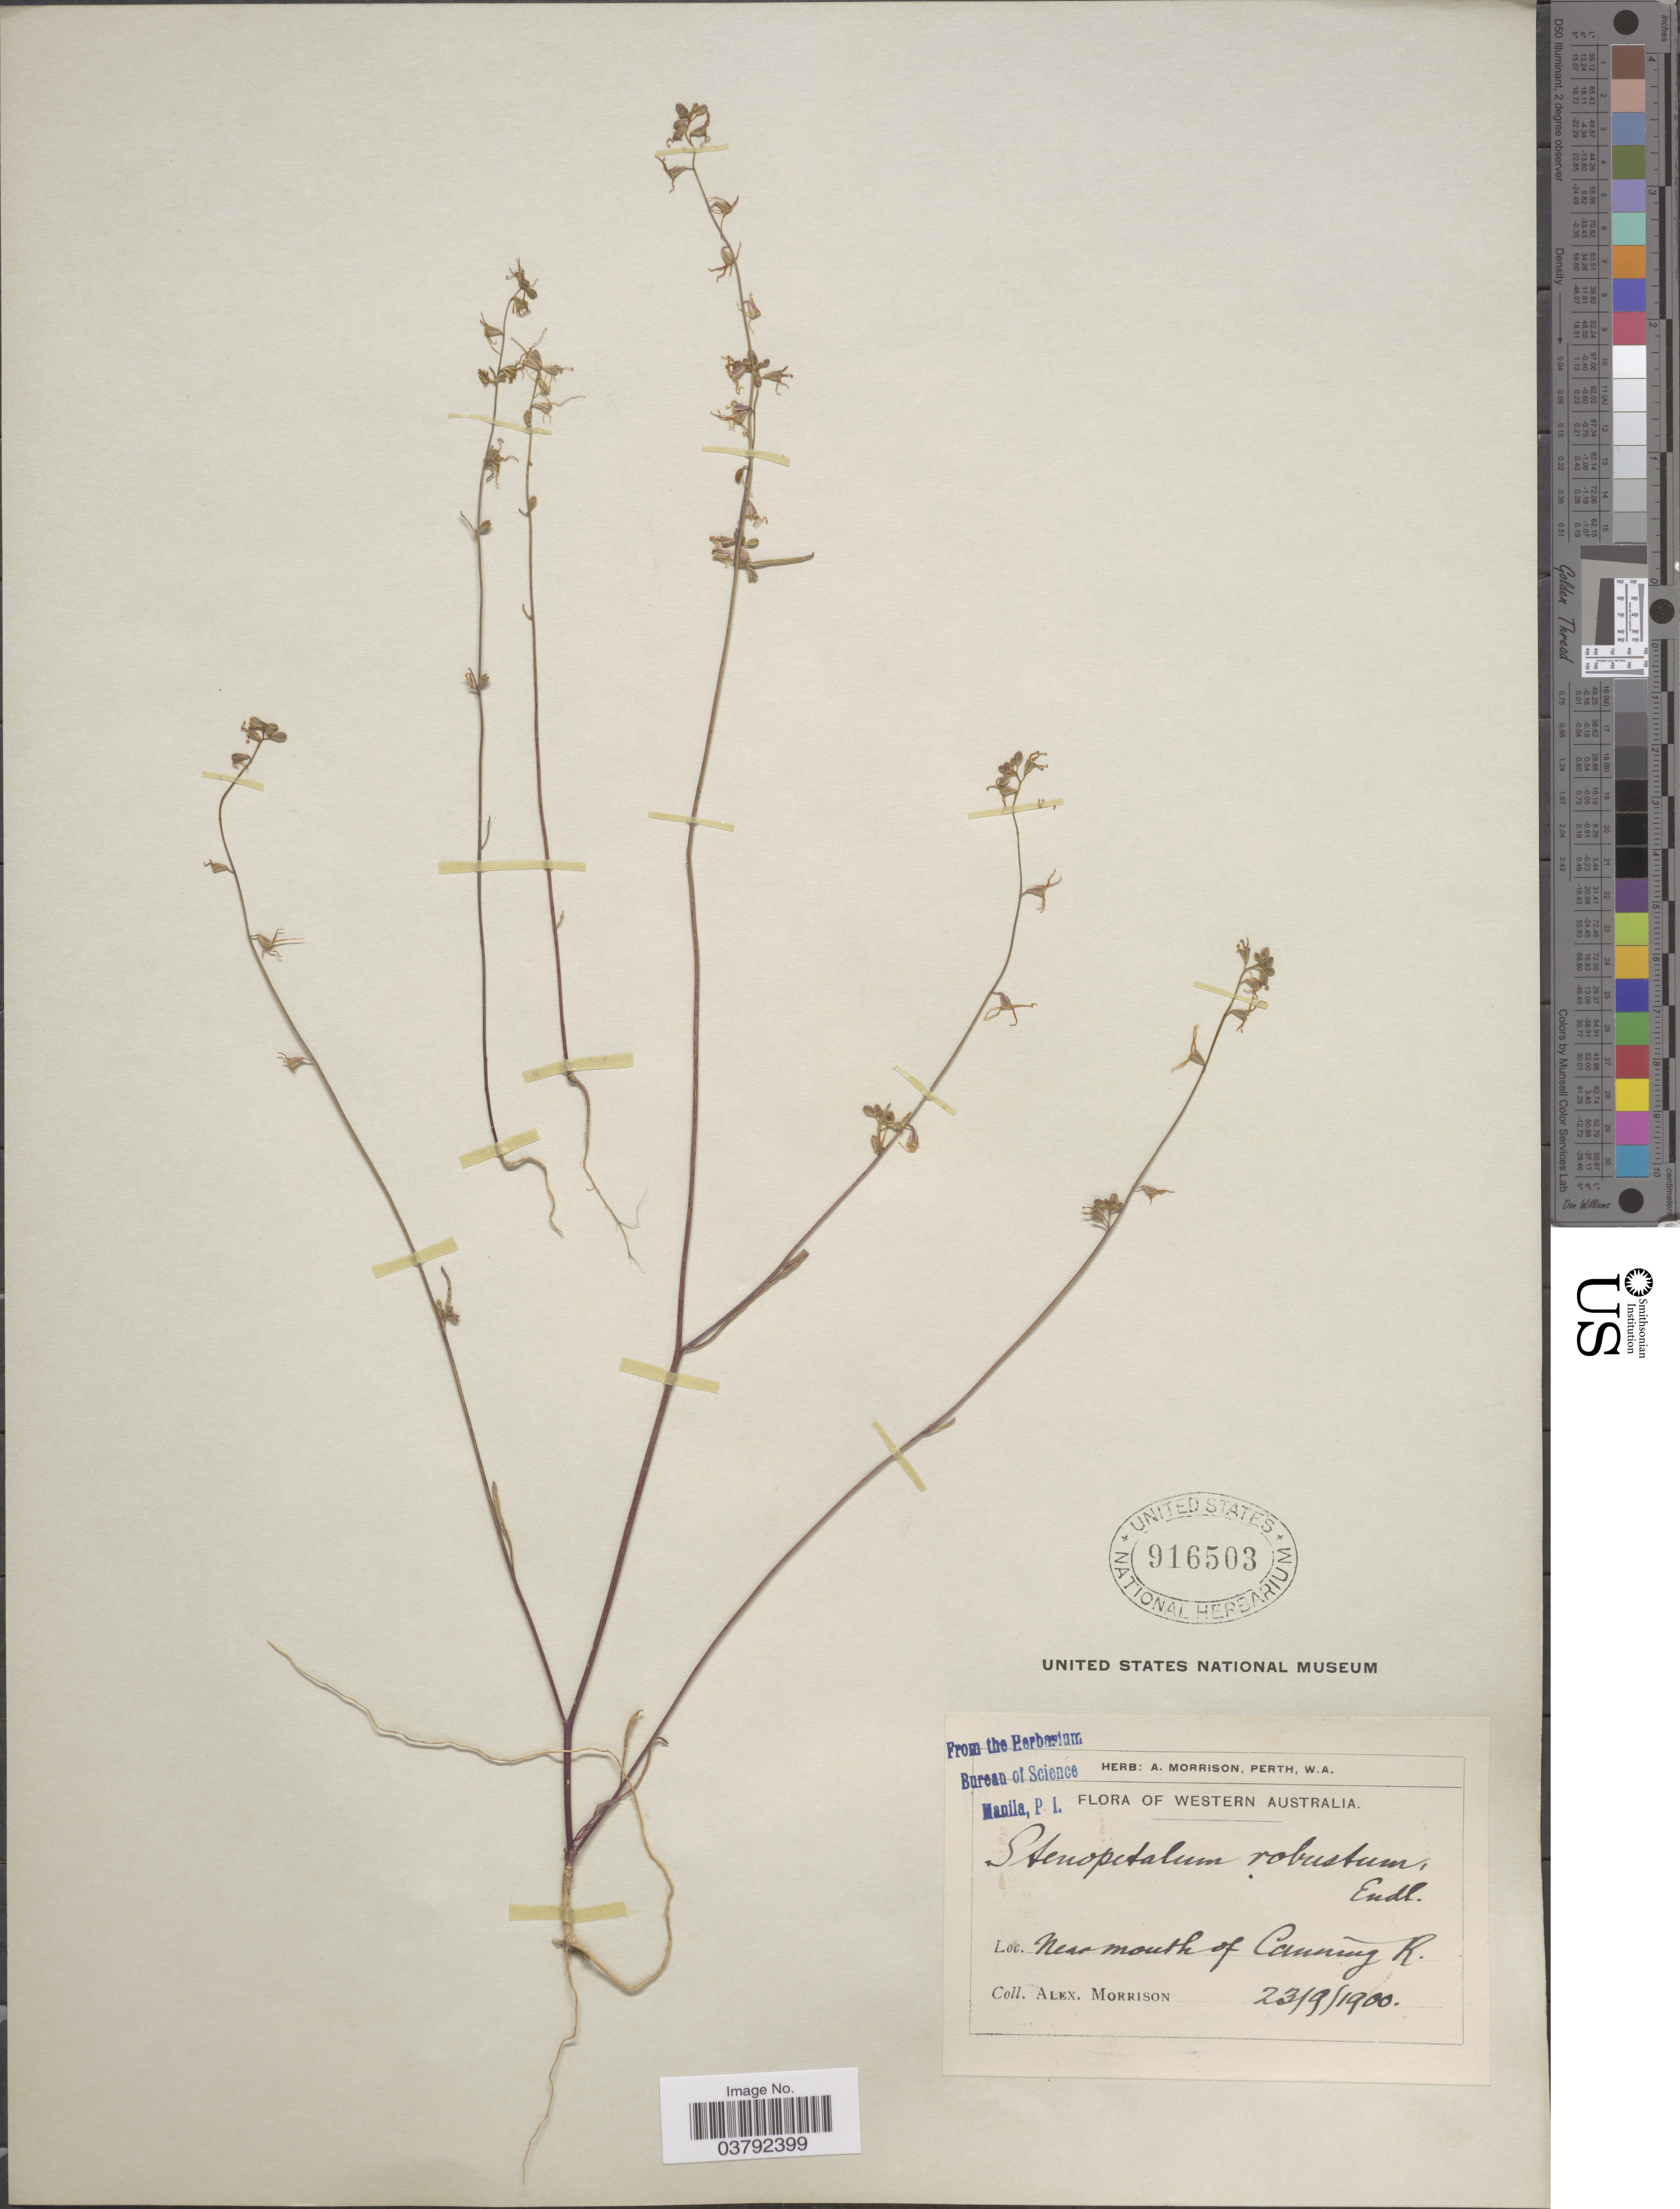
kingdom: Plantae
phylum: Tracheophyta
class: Magnoliopsida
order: Brassicales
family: Brassicaceae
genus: Stenopetalum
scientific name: Stenopetalum robustum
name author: Endl.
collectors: A. Morrison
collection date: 1900-09-23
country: Australia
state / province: Western Australia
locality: Near mouth of Canning R.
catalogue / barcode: US 916503